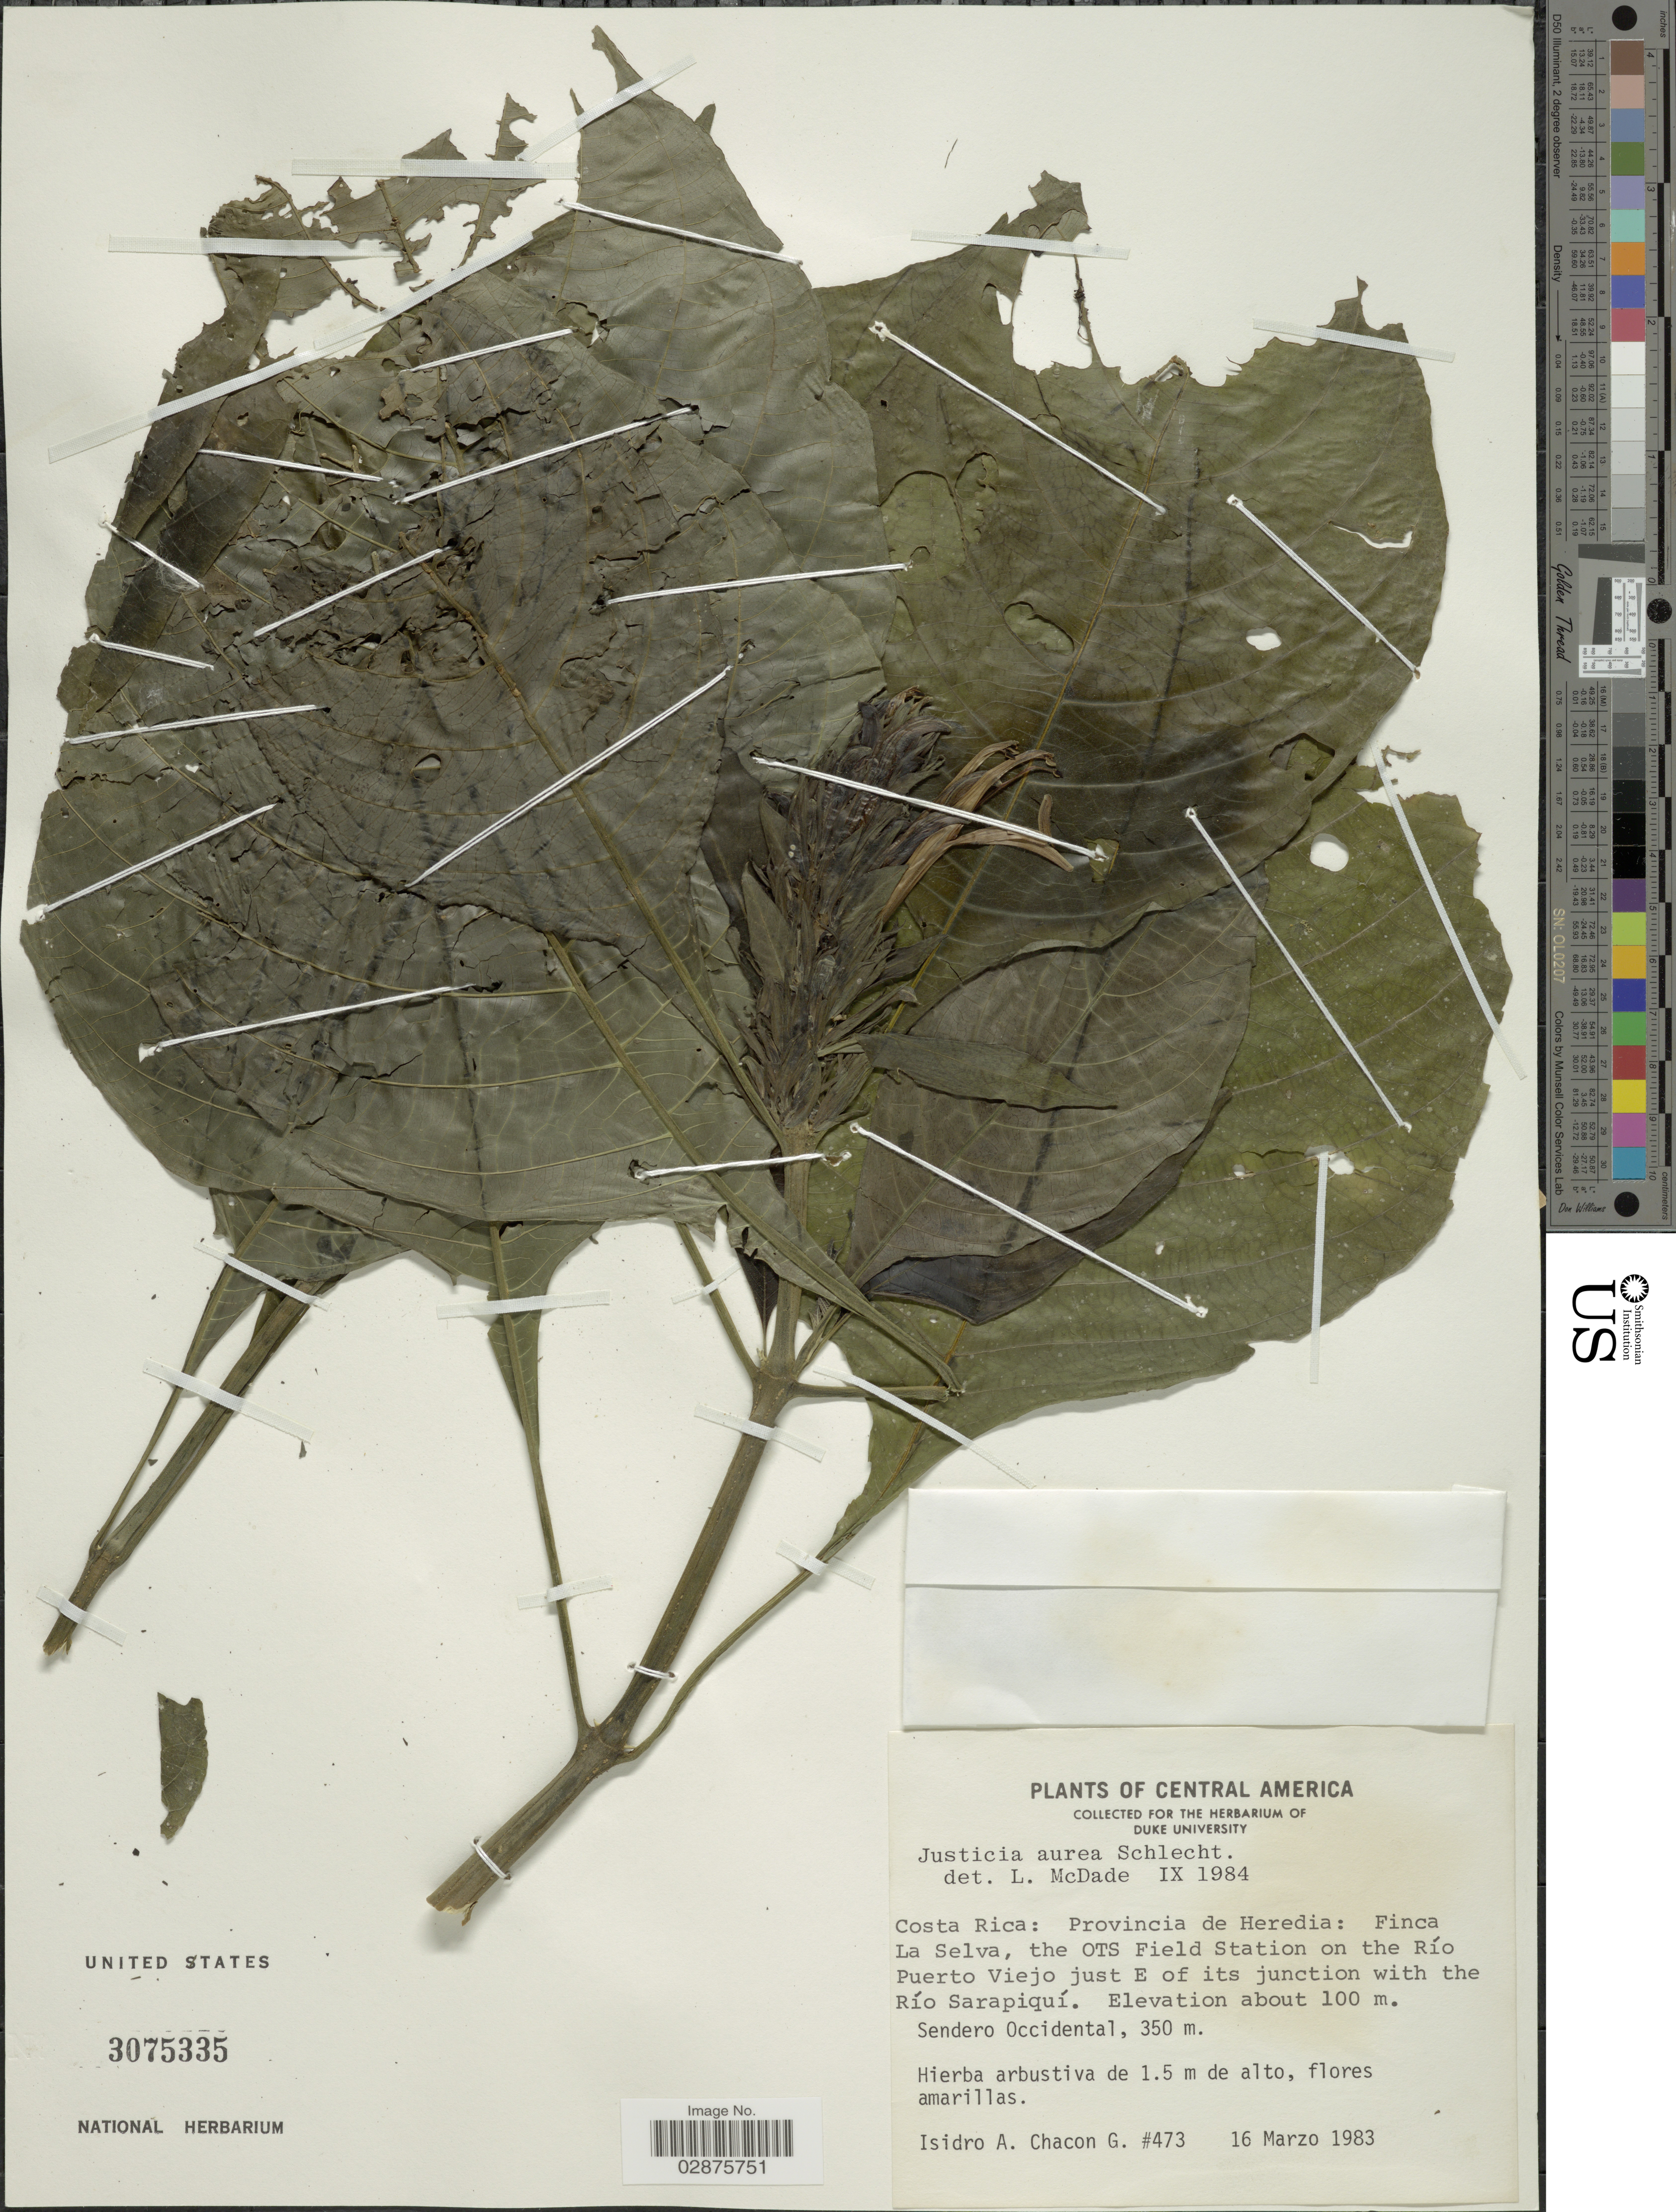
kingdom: Plantae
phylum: Tracheophyta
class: Magnoliopsida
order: Lamiales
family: Acanthaceae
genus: Justicia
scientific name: Justicia aurea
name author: Schltdl.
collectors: I. Chacón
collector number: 473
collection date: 1983-03-16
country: Costa Rica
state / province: Heredia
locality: Finca La Selva, the OTS Field Station on the Río Puerto Viejo just E of its junction with the Río Sarapiquí.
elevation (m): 100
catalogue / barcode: US 3075335